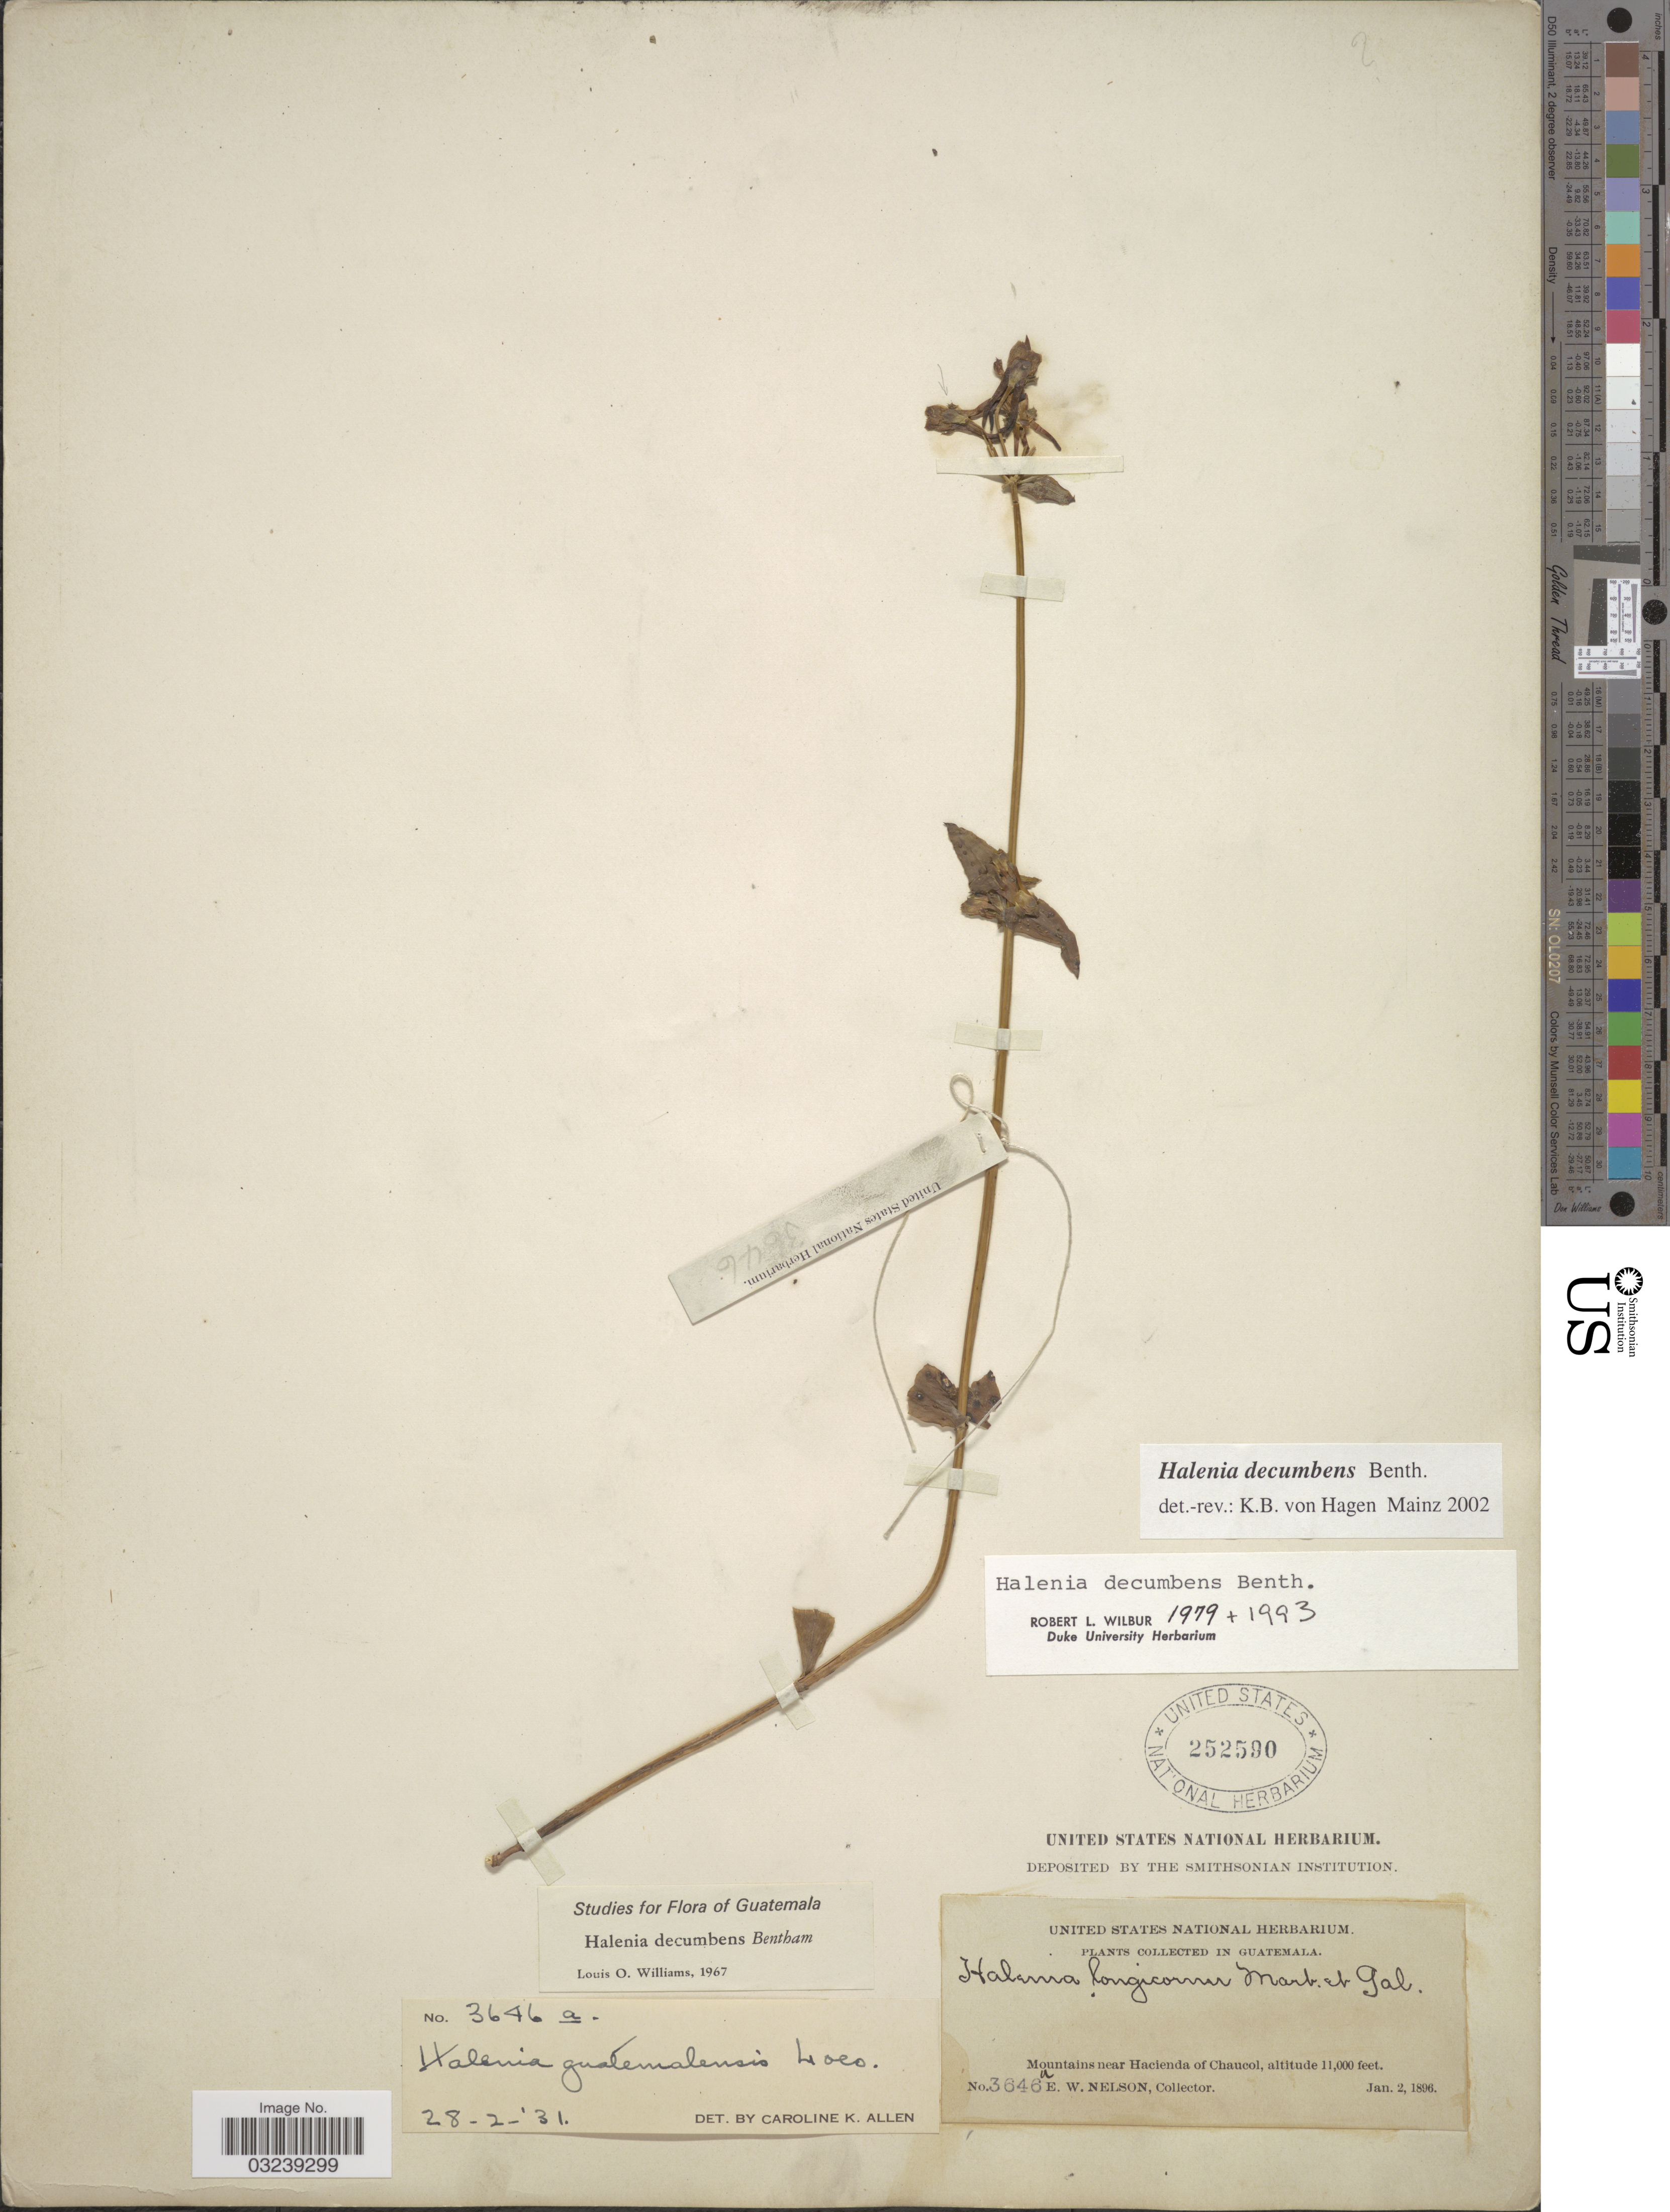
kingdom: Plantae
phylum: Tracheophyta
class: Magnoliopsida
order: Gentianales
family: Gentianaceae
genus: Halenia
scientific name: Halenia decumbens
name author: Benth.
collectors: E. W. Nelson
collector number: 3646a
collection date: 1896-01-02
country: Guatemala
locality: Mountains near Hacienda of Chaucol.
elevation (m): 3353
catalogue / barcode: US 252590